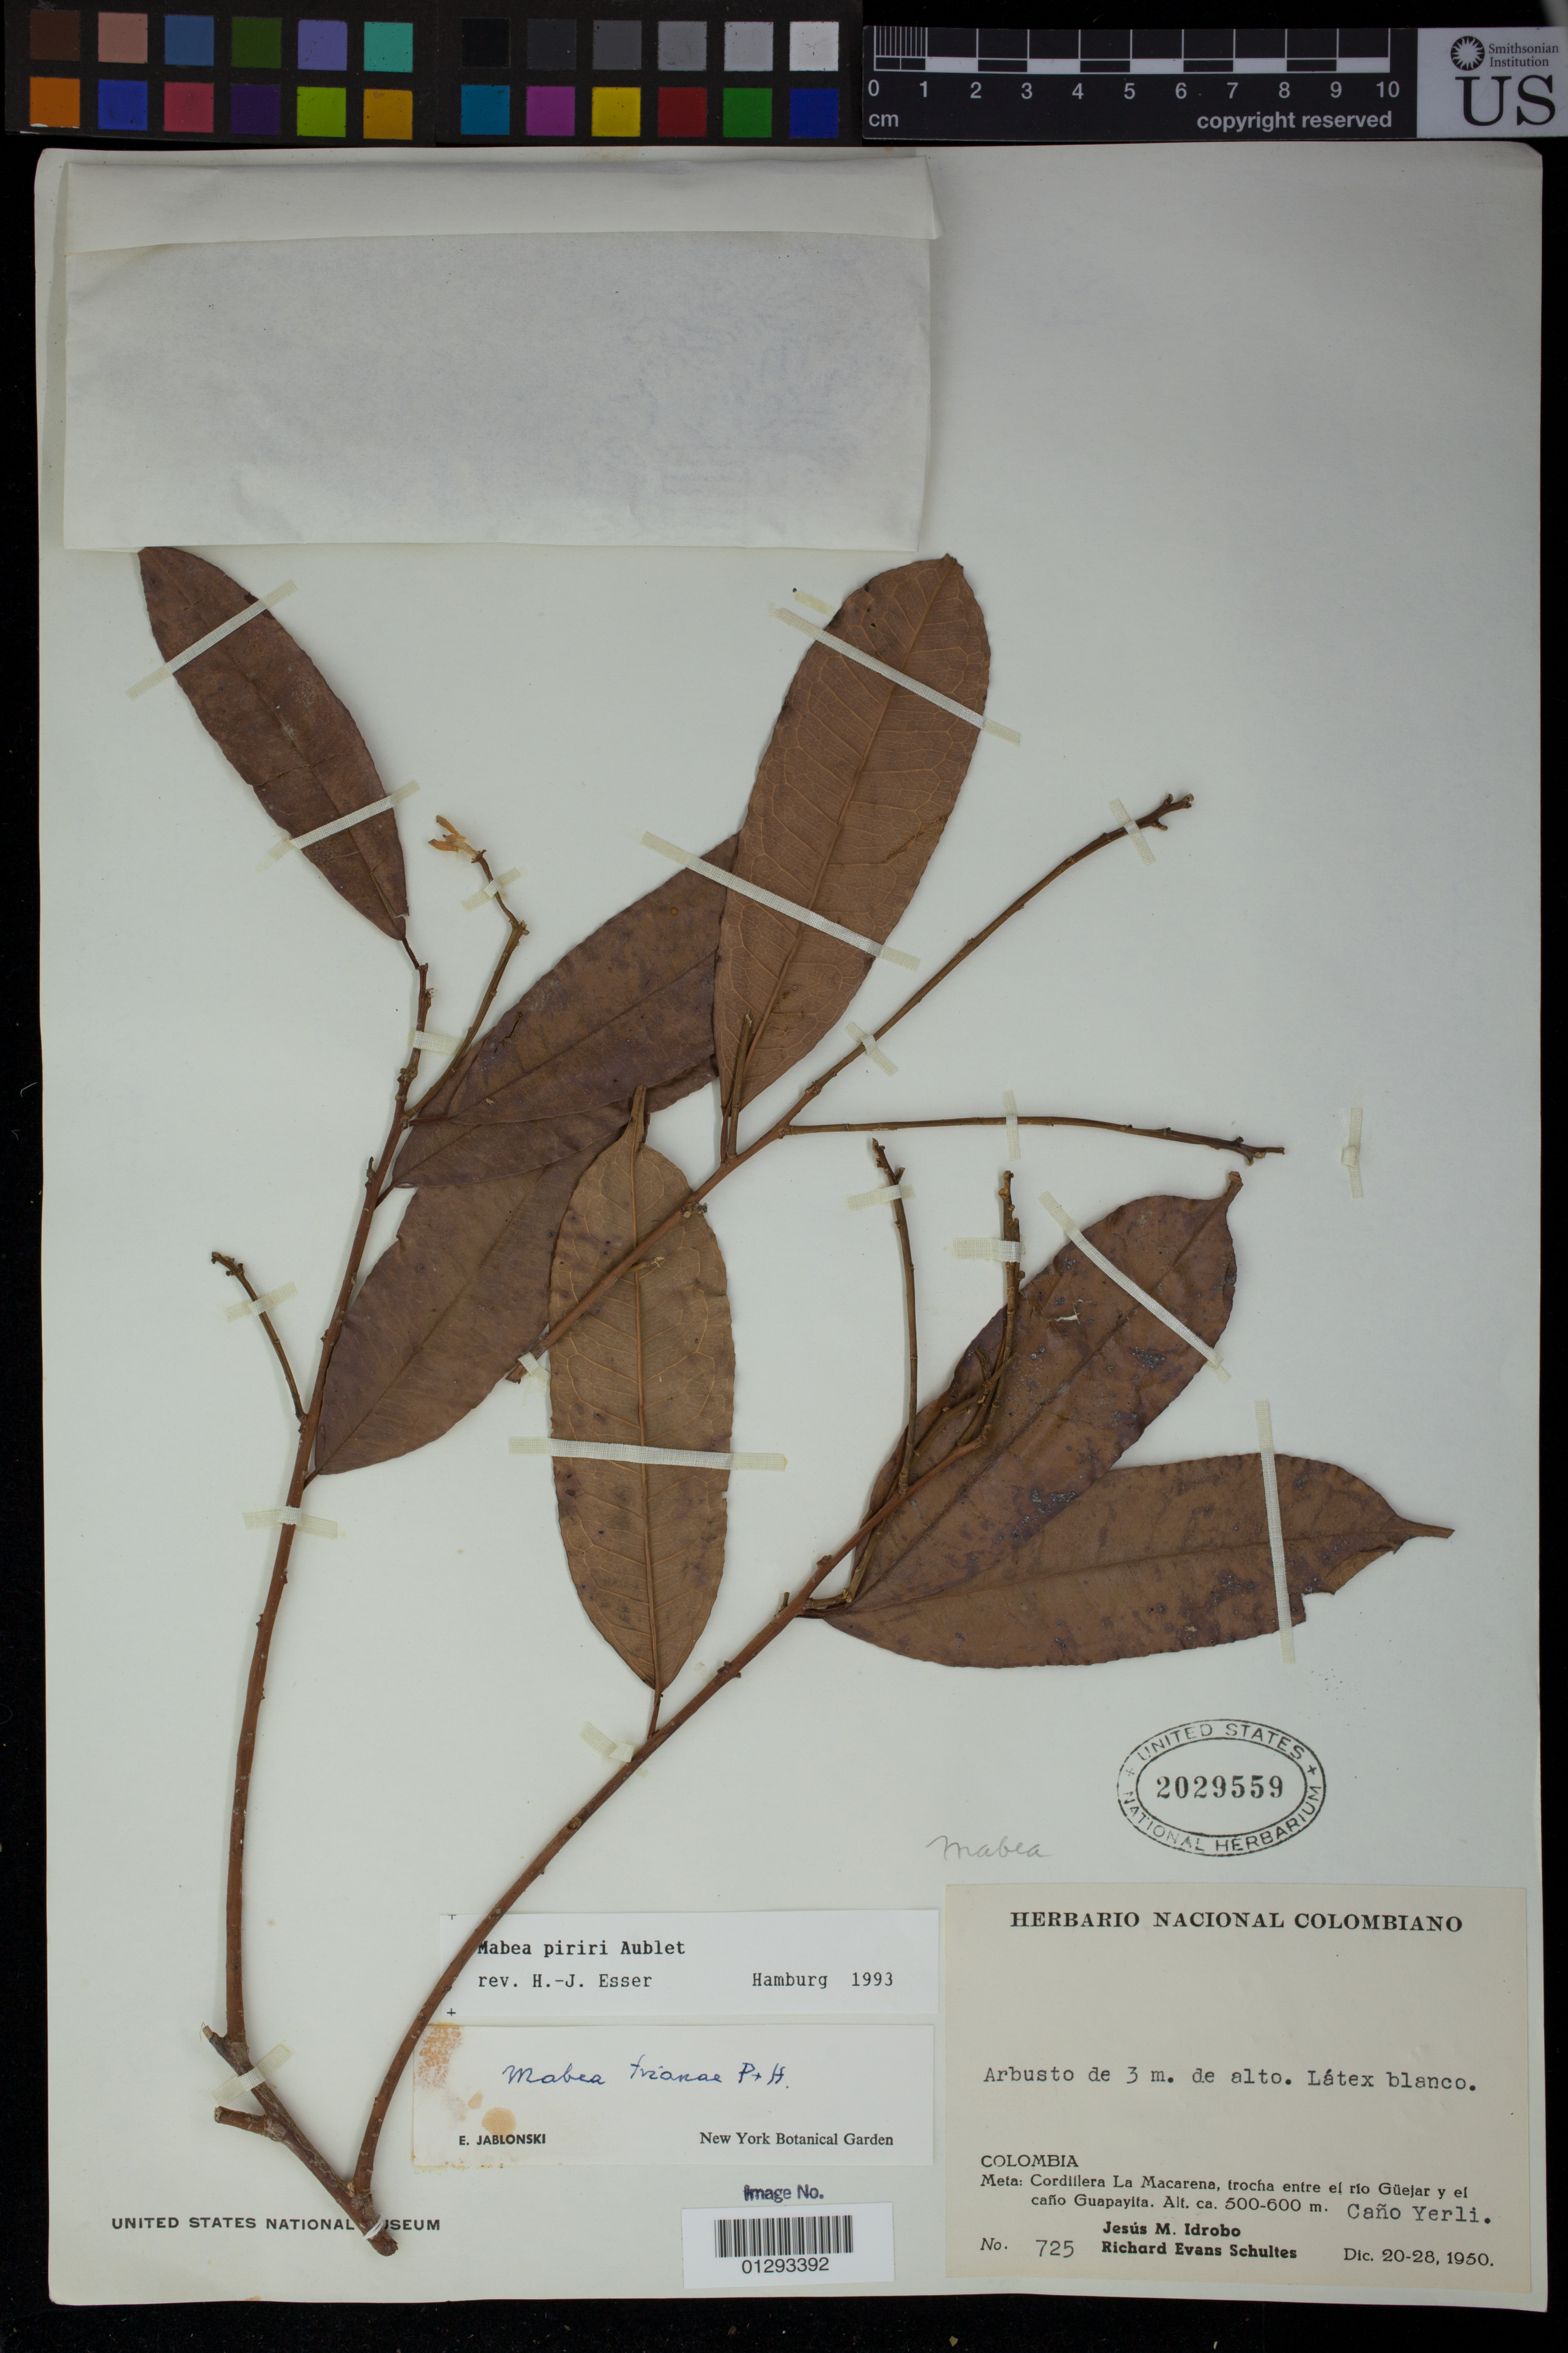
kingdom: Plantae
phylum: Tracheophyta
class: Magnoliopsida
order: Malpighiales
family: Euphorbiaceae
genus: Mabea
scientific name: Mabea piriri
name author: Aubl.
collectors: J. M. Idrobo & R. E. Schultes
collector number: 725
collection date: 1950-12-20/1950-12-28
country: Colombia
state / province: Meta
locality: Cordillera La Macarena, troche entre el rio Guejar y el cano Guapayita. Cano Yerli.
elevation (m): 500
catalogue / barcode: US 2029559